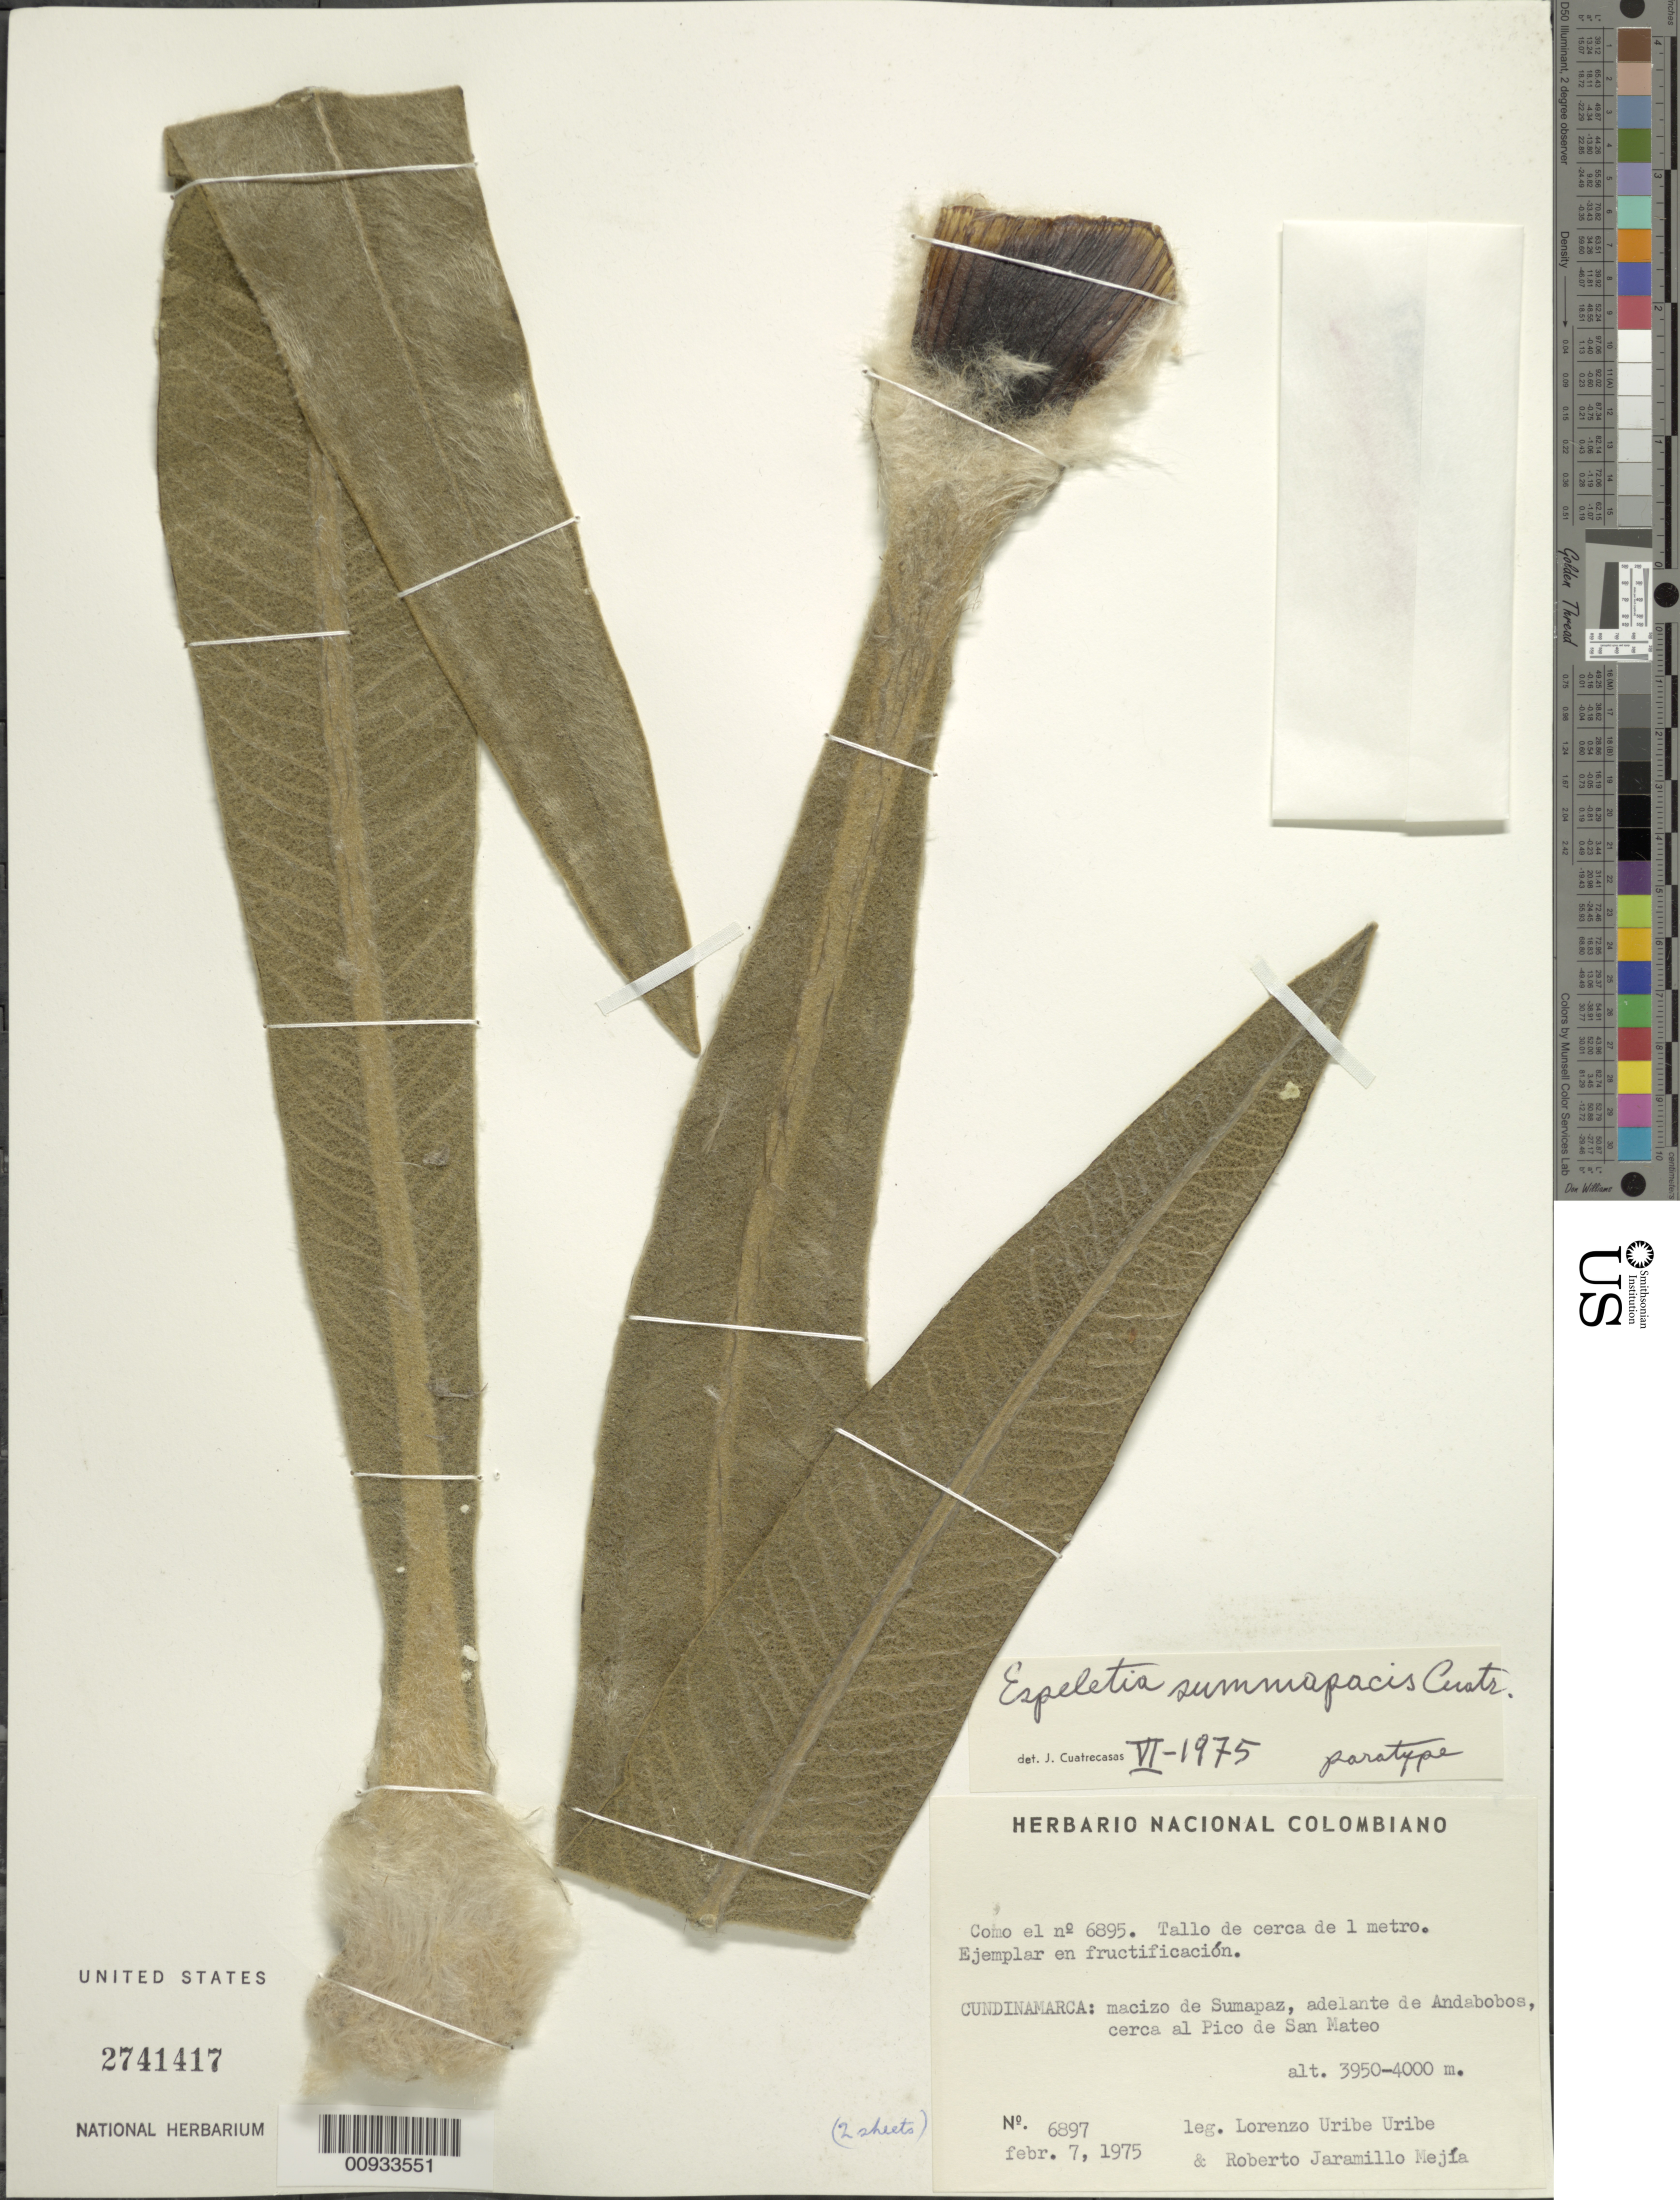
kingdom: Plantae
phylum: Tracheophyta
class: Magnoliopsida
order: Asterales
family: Asteraceae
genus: Espeletia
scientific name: Espeletia summapacis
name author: Cuatrec.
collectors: L. Uribe & R. Jaramillo M.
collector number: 6897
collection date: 1975-02-07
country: Colombia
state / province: Cundinamarca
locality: Macizo de Sumapaz, adelante de Andabobos, cerca al Pico de San Mateo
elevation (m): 3950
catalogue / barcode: US 2741417